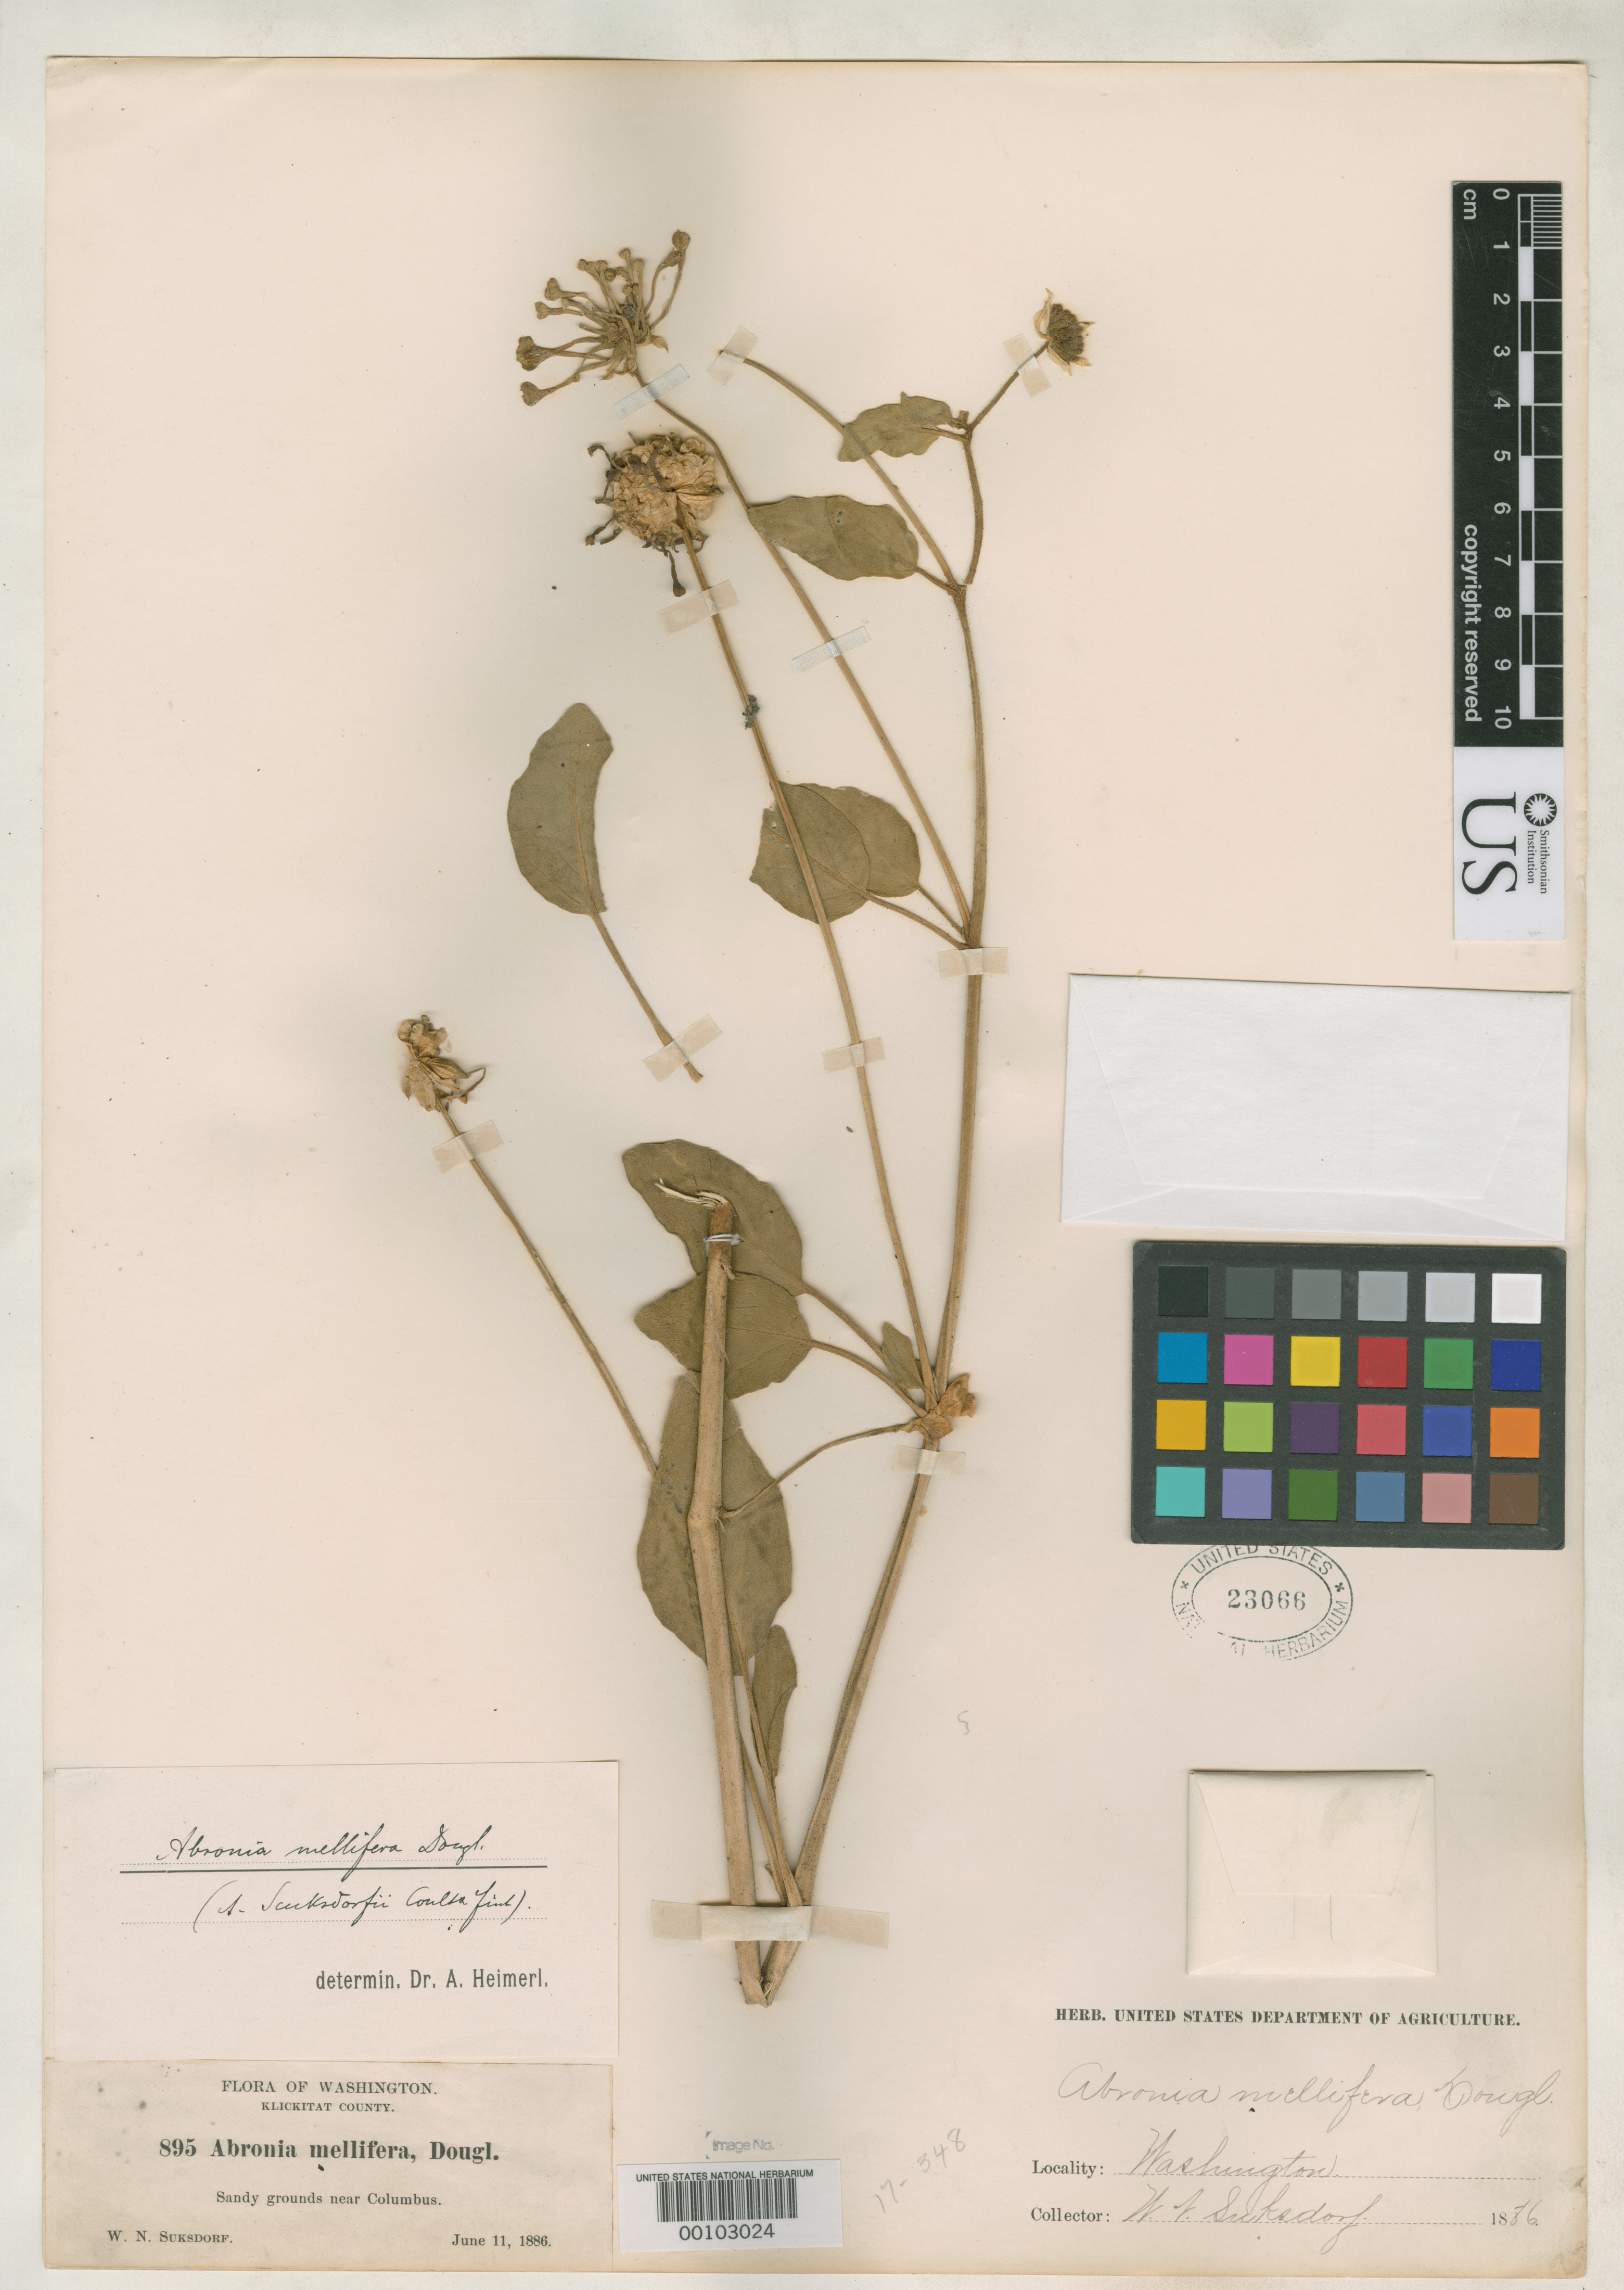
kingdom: Plantae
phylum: Tracheophyta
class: Magnoliopsida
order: Caryophyllales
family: Nyctaginaceae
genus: Abronia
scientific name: Abronia suksdorfii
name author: J.M. Coult. & Fisher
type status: Type Collection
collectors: W. N. Suksdorf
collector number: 895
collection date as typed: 11 Jun 1886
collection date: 1886-06-11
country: United States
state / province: Washington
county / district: Klickitat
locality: Columbus.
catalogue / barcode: US 23066